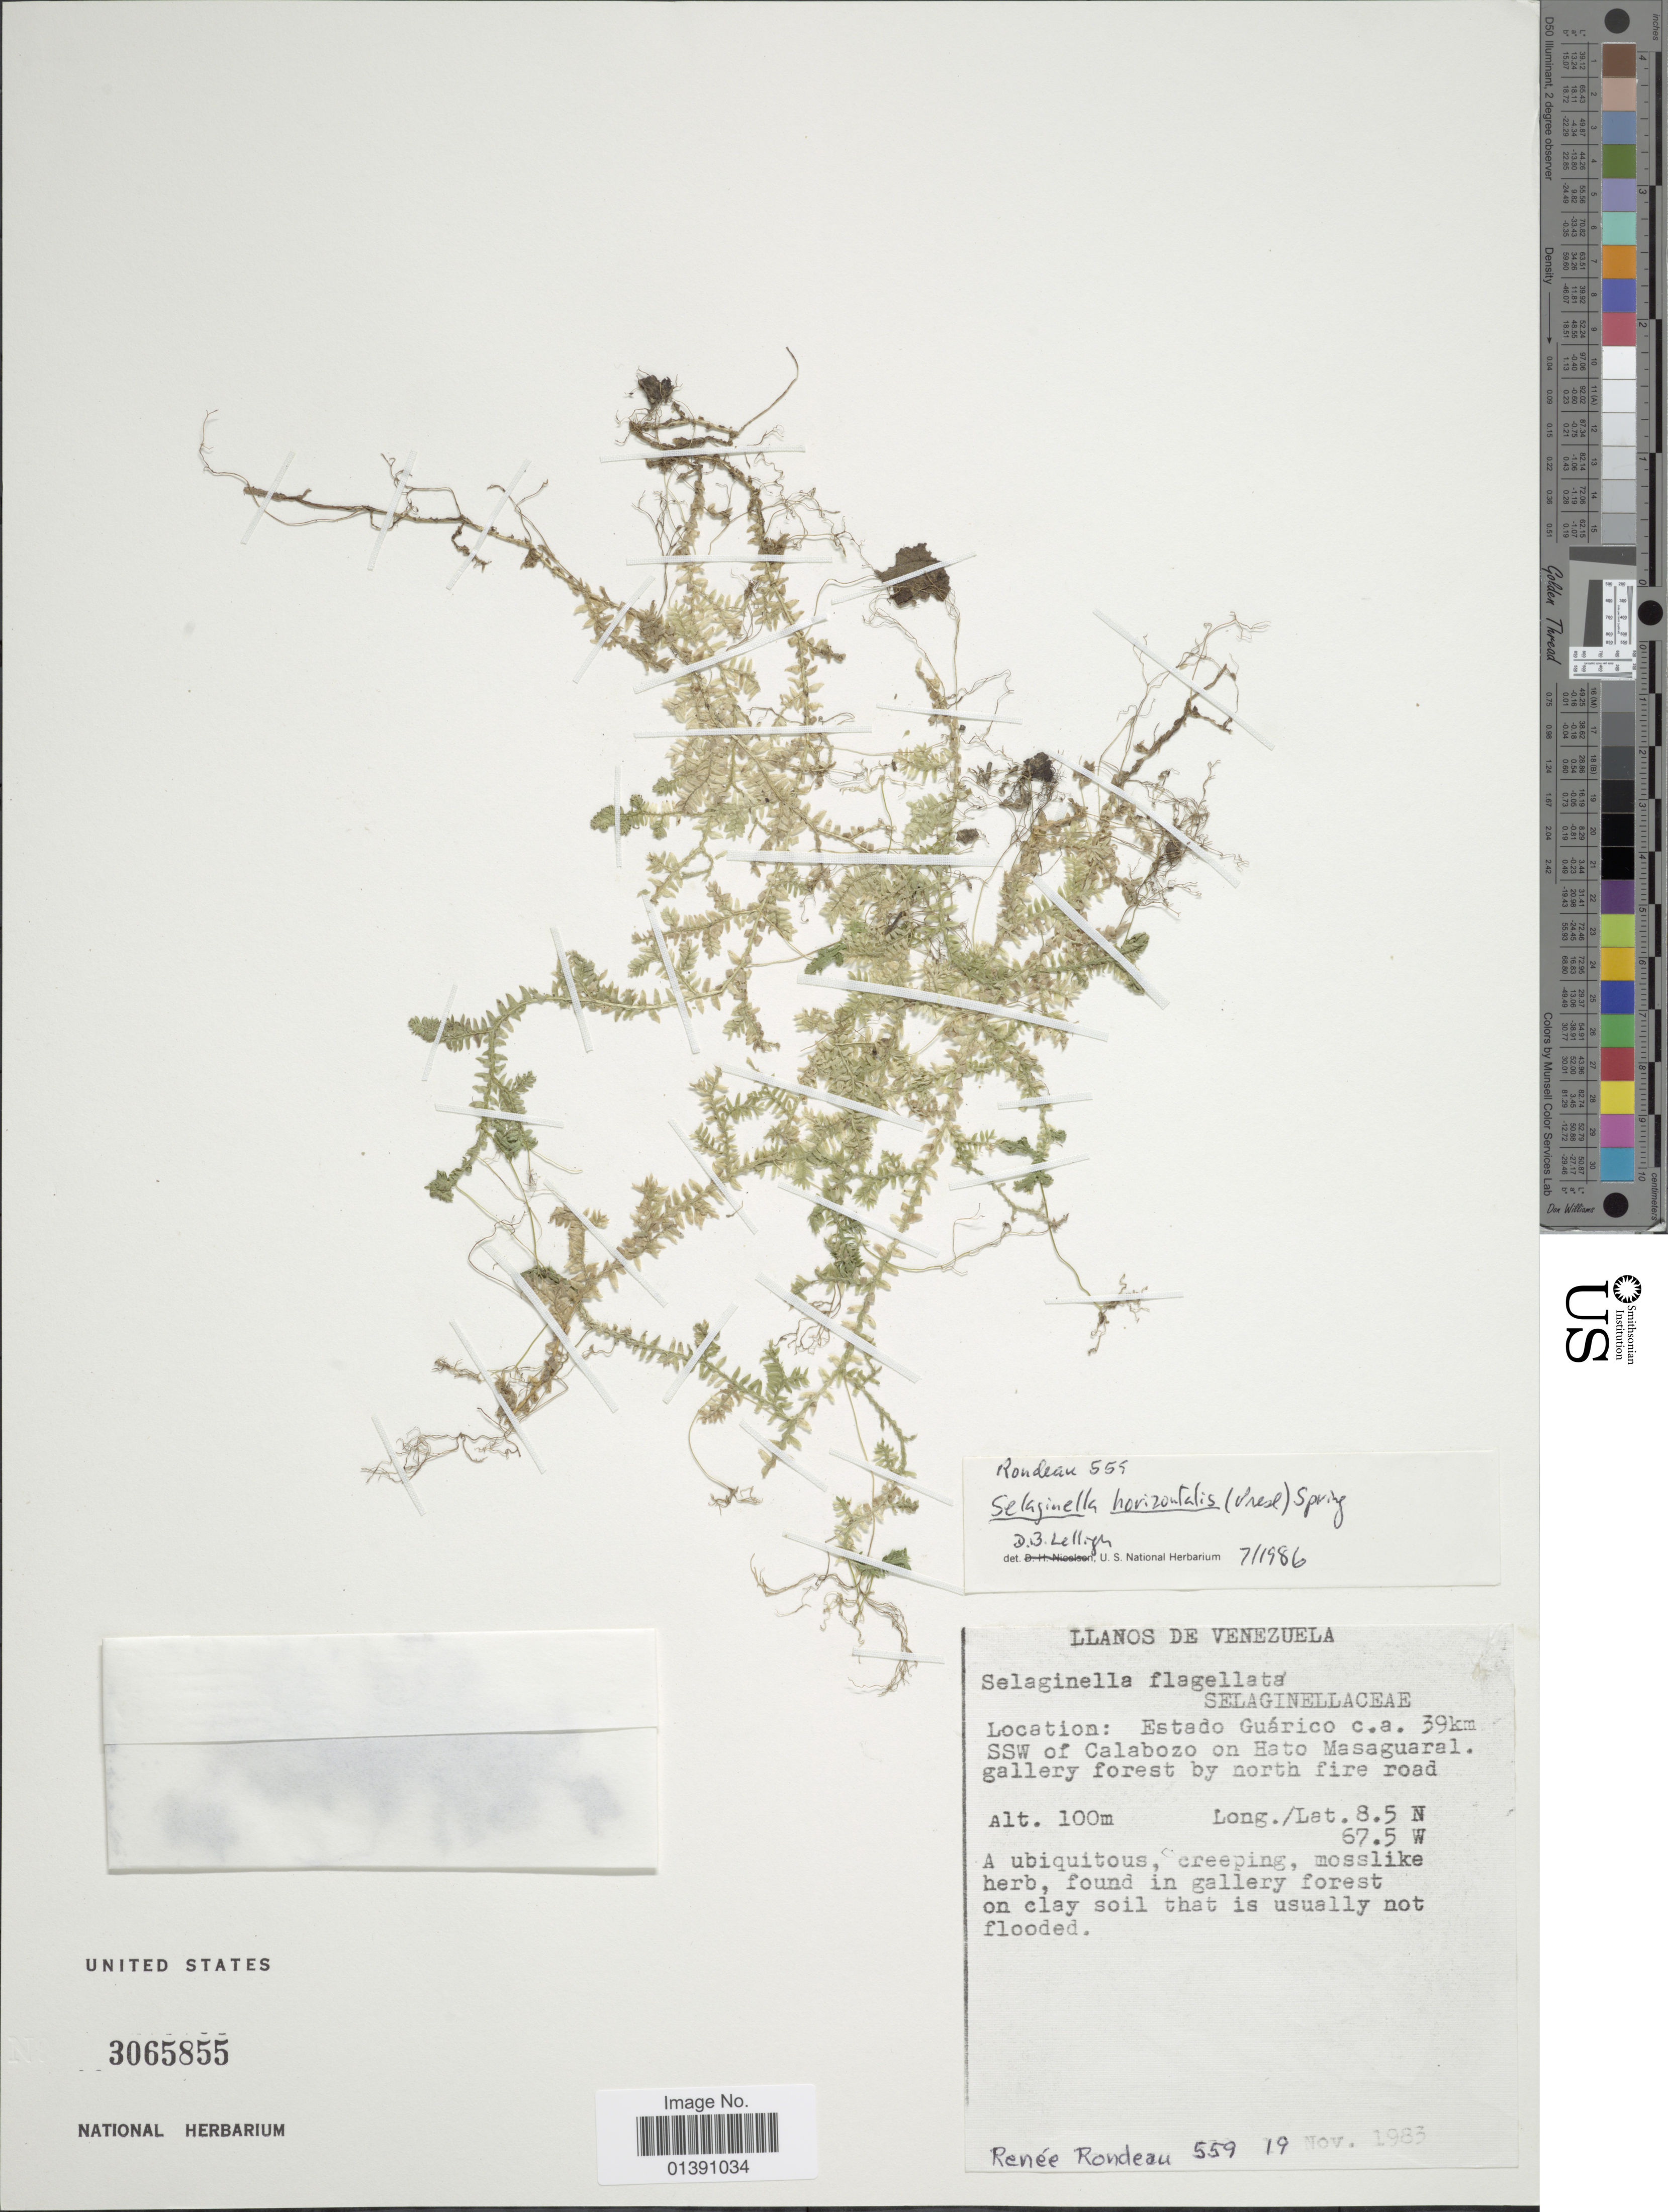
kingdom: Plantae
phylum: Tracheophyta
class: Lycopodiopsida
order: Selaginellales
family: Selaginellaceae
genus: Selaginella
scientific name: Selaginella horizontalis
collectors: R. Rondeau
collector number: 559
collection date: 1983-11-19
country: Venezuela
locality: Estado Guárico c.a. 39km SSW of Calabozo on Hato Masaguaral, galley forest by north fire road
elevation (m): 100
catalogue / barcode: US 3065855